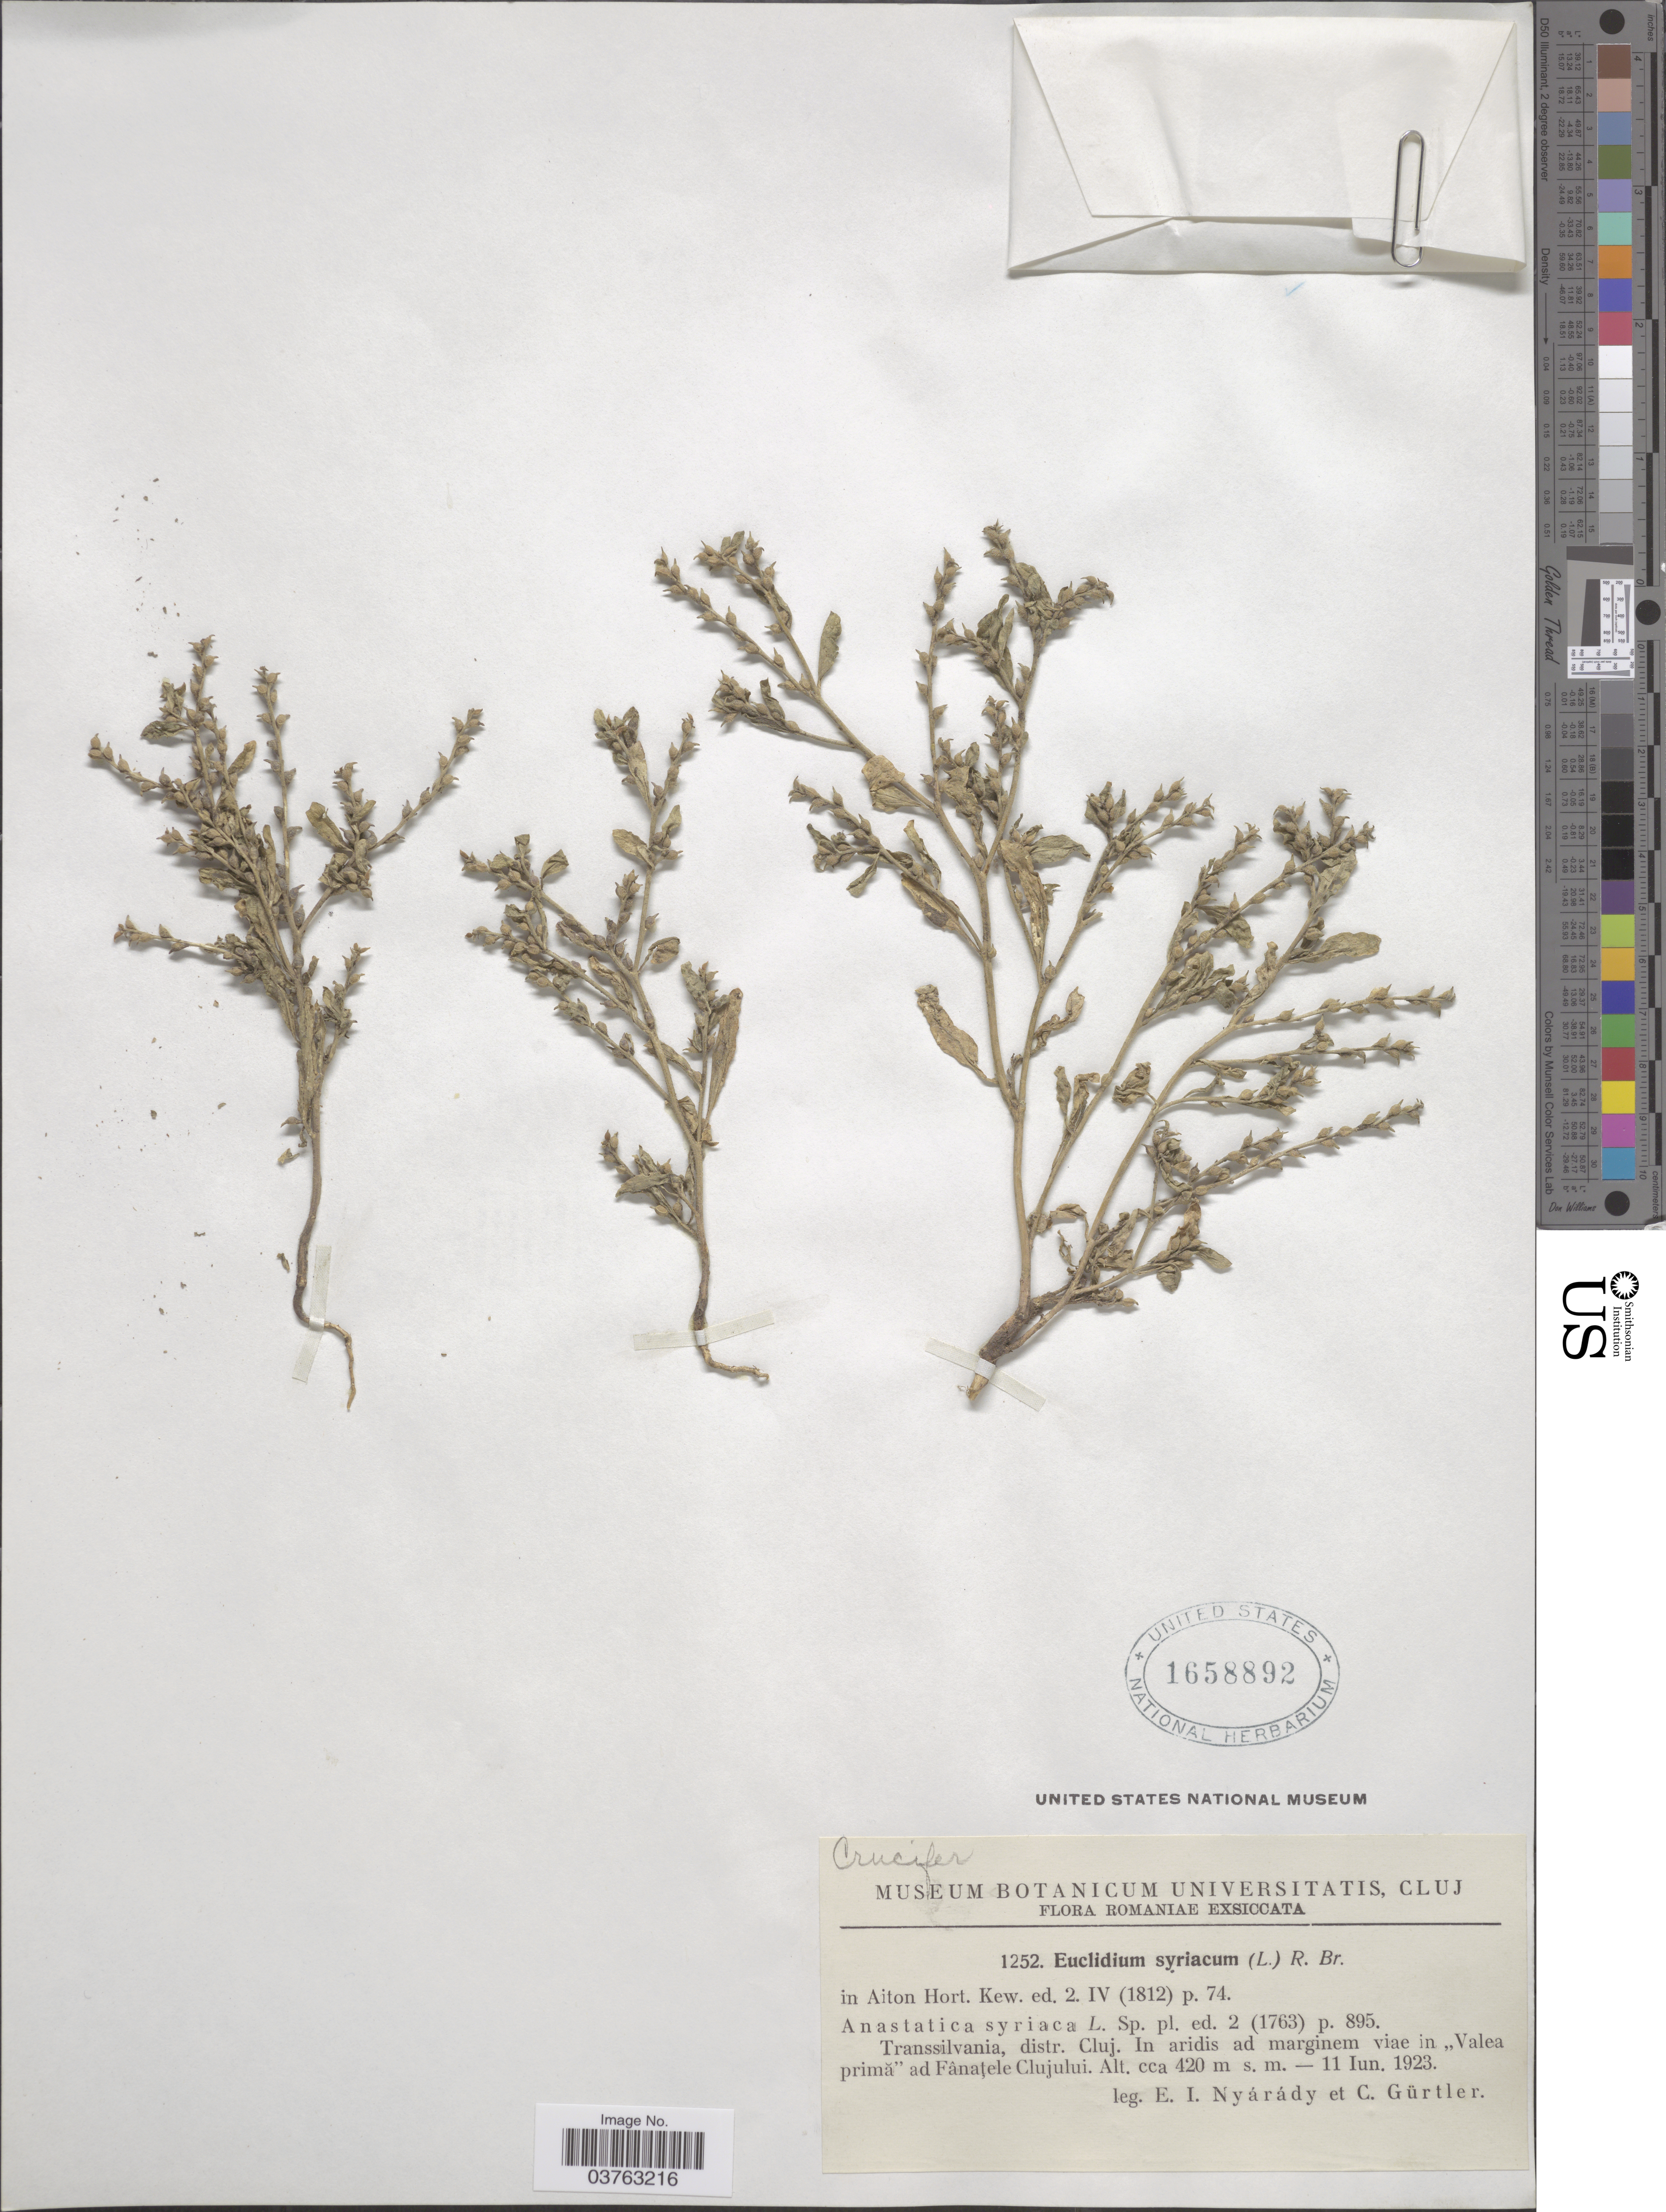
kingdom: Plantae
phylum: Tracheophyta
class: Magnoliopsida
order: Brassicales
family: Brassicaceae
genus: Euclidium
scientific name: Euclidium syriacum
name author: (L.) W.T. Aiton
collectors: E. Nyárády & C. Gürtler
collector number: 1252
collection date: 1923-06-11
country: Romania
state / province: Cluj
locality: Romaniae. Transsilvania, distr. Cluj. In aridis ad marginem viae in "Valea primă" ad Fânaţele Clujului.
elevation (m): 420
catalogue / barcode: US 1658892